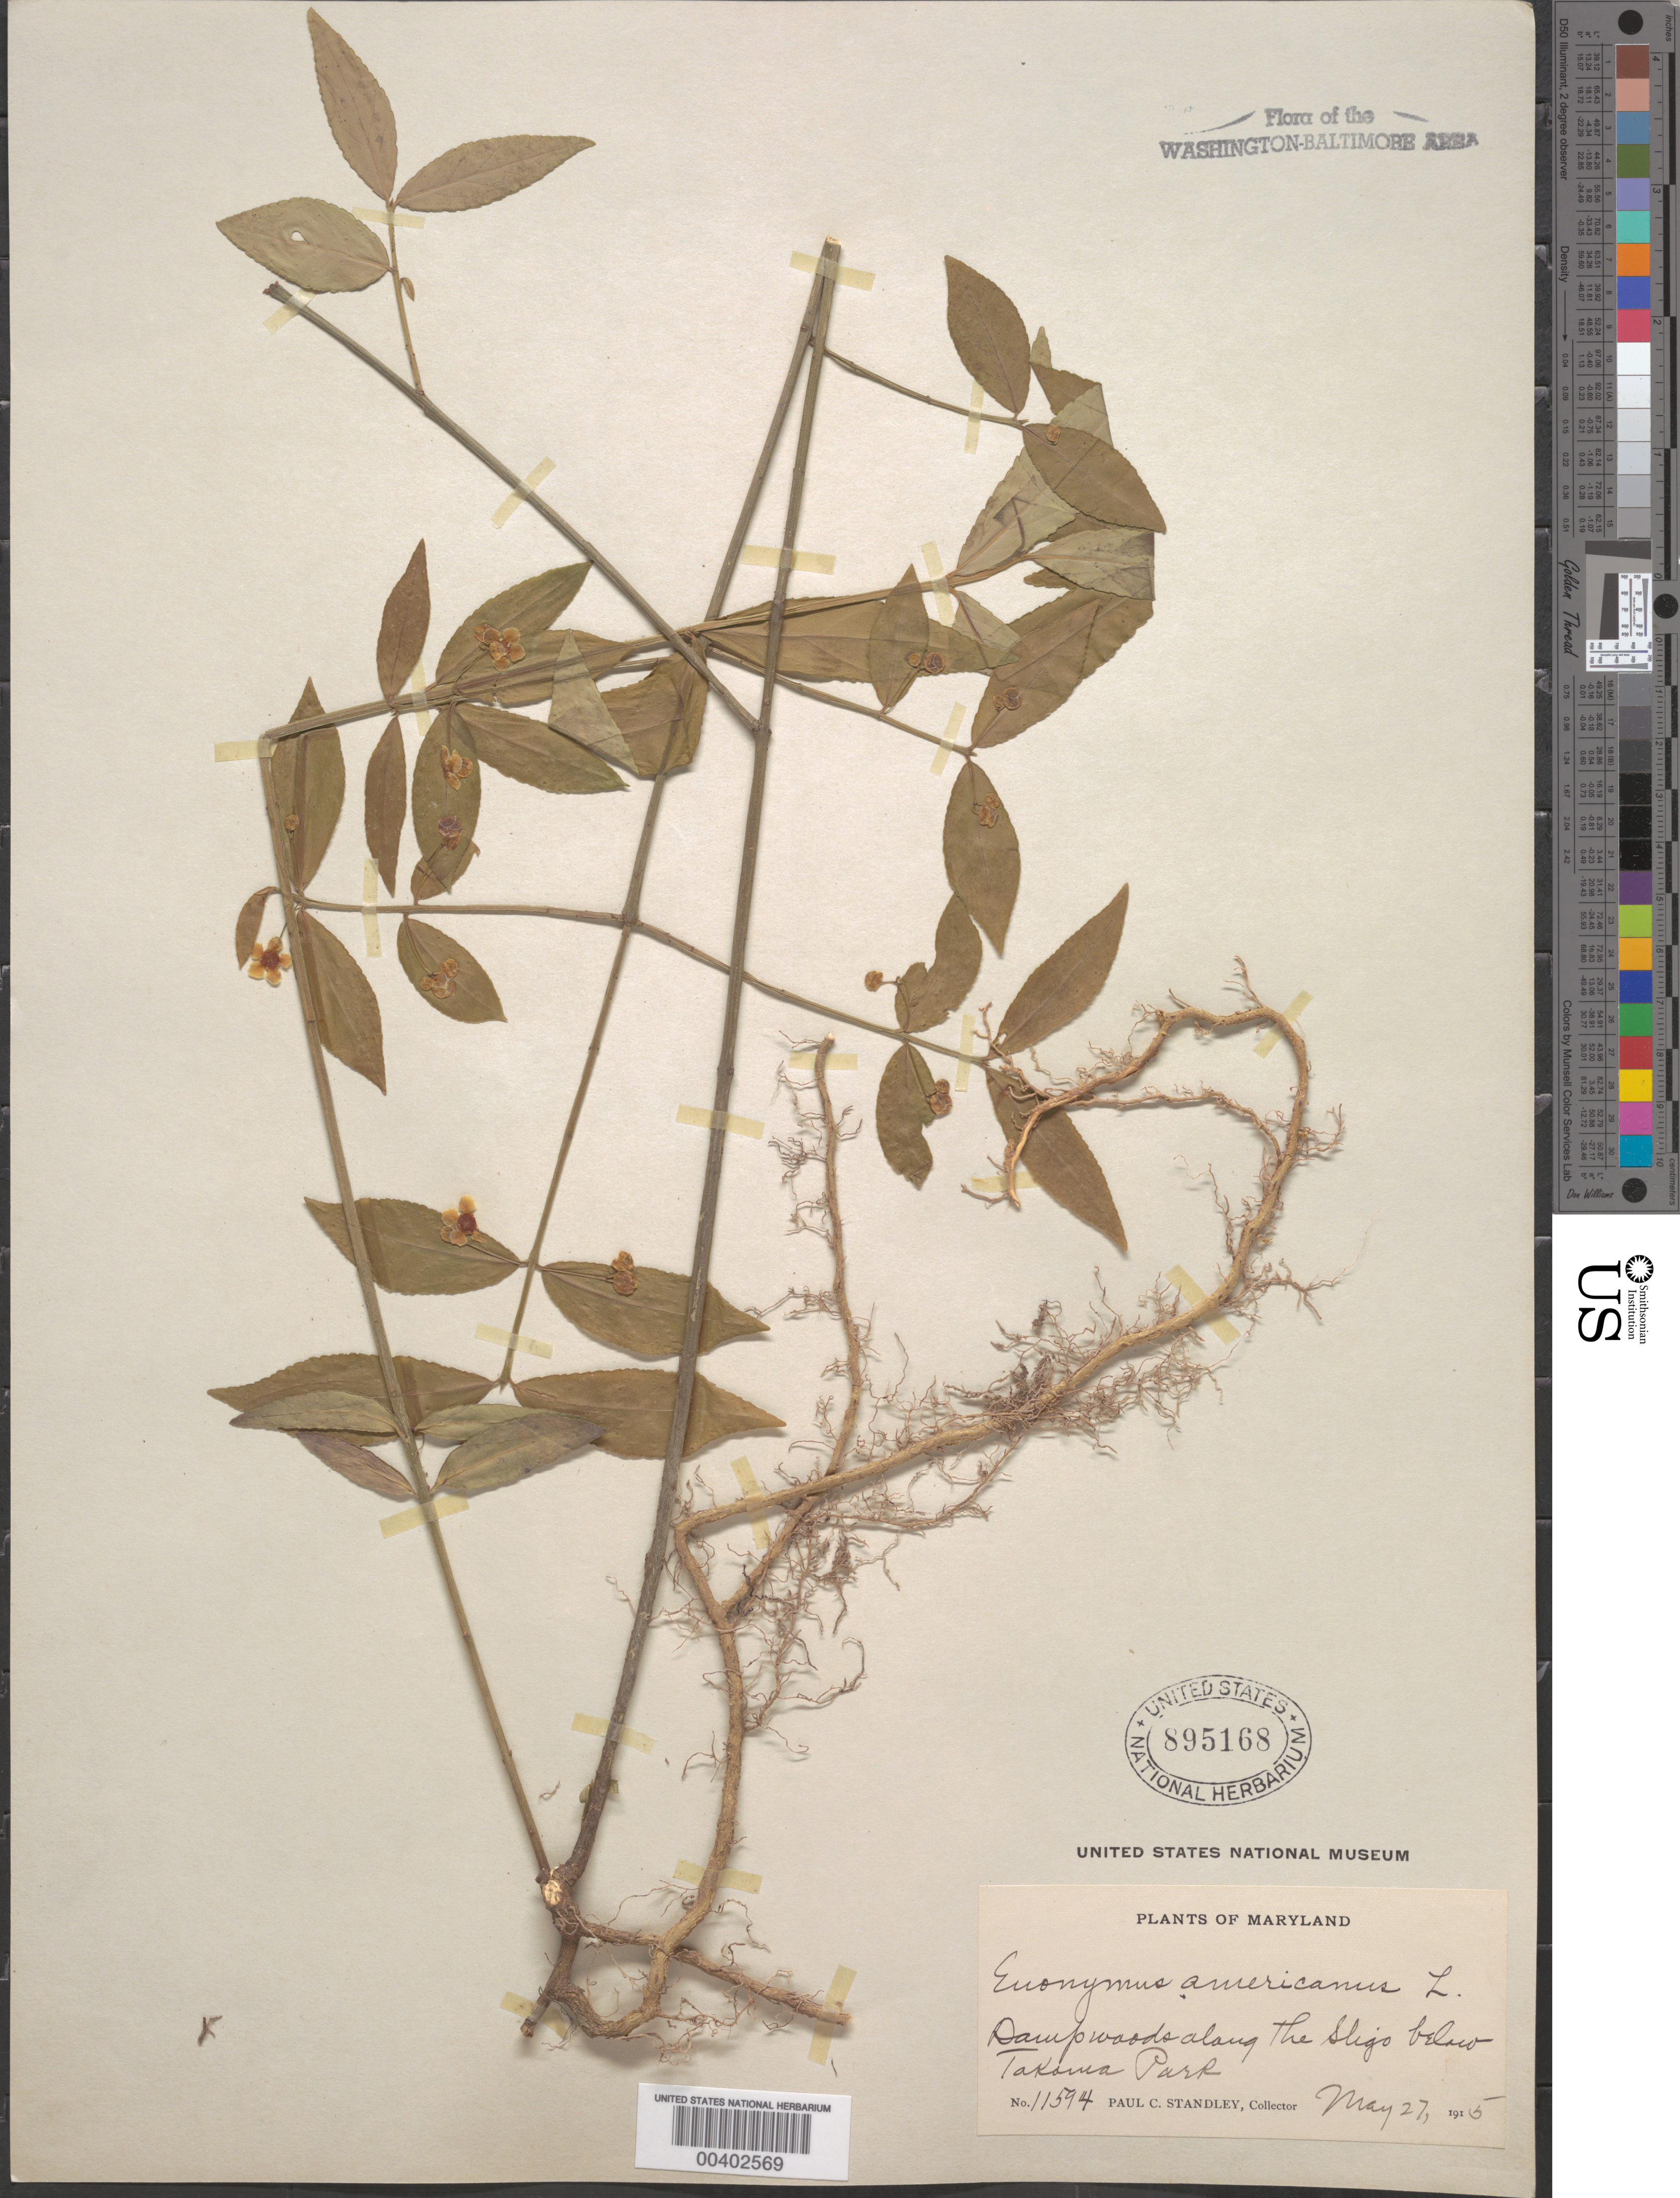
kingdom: Plantae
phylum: Tracheophyta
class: Magnoliopsida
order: Celastrales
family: Celastraceae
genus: Euonymus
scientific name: Euonymus americanus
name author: L.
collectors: P. C. Standley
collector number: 11594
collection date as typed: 27 May 1915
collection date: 1915-05-27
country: United States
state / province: Maryland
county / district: Montgomery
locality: Sligo, below Takoma Park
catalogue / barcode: US 895168